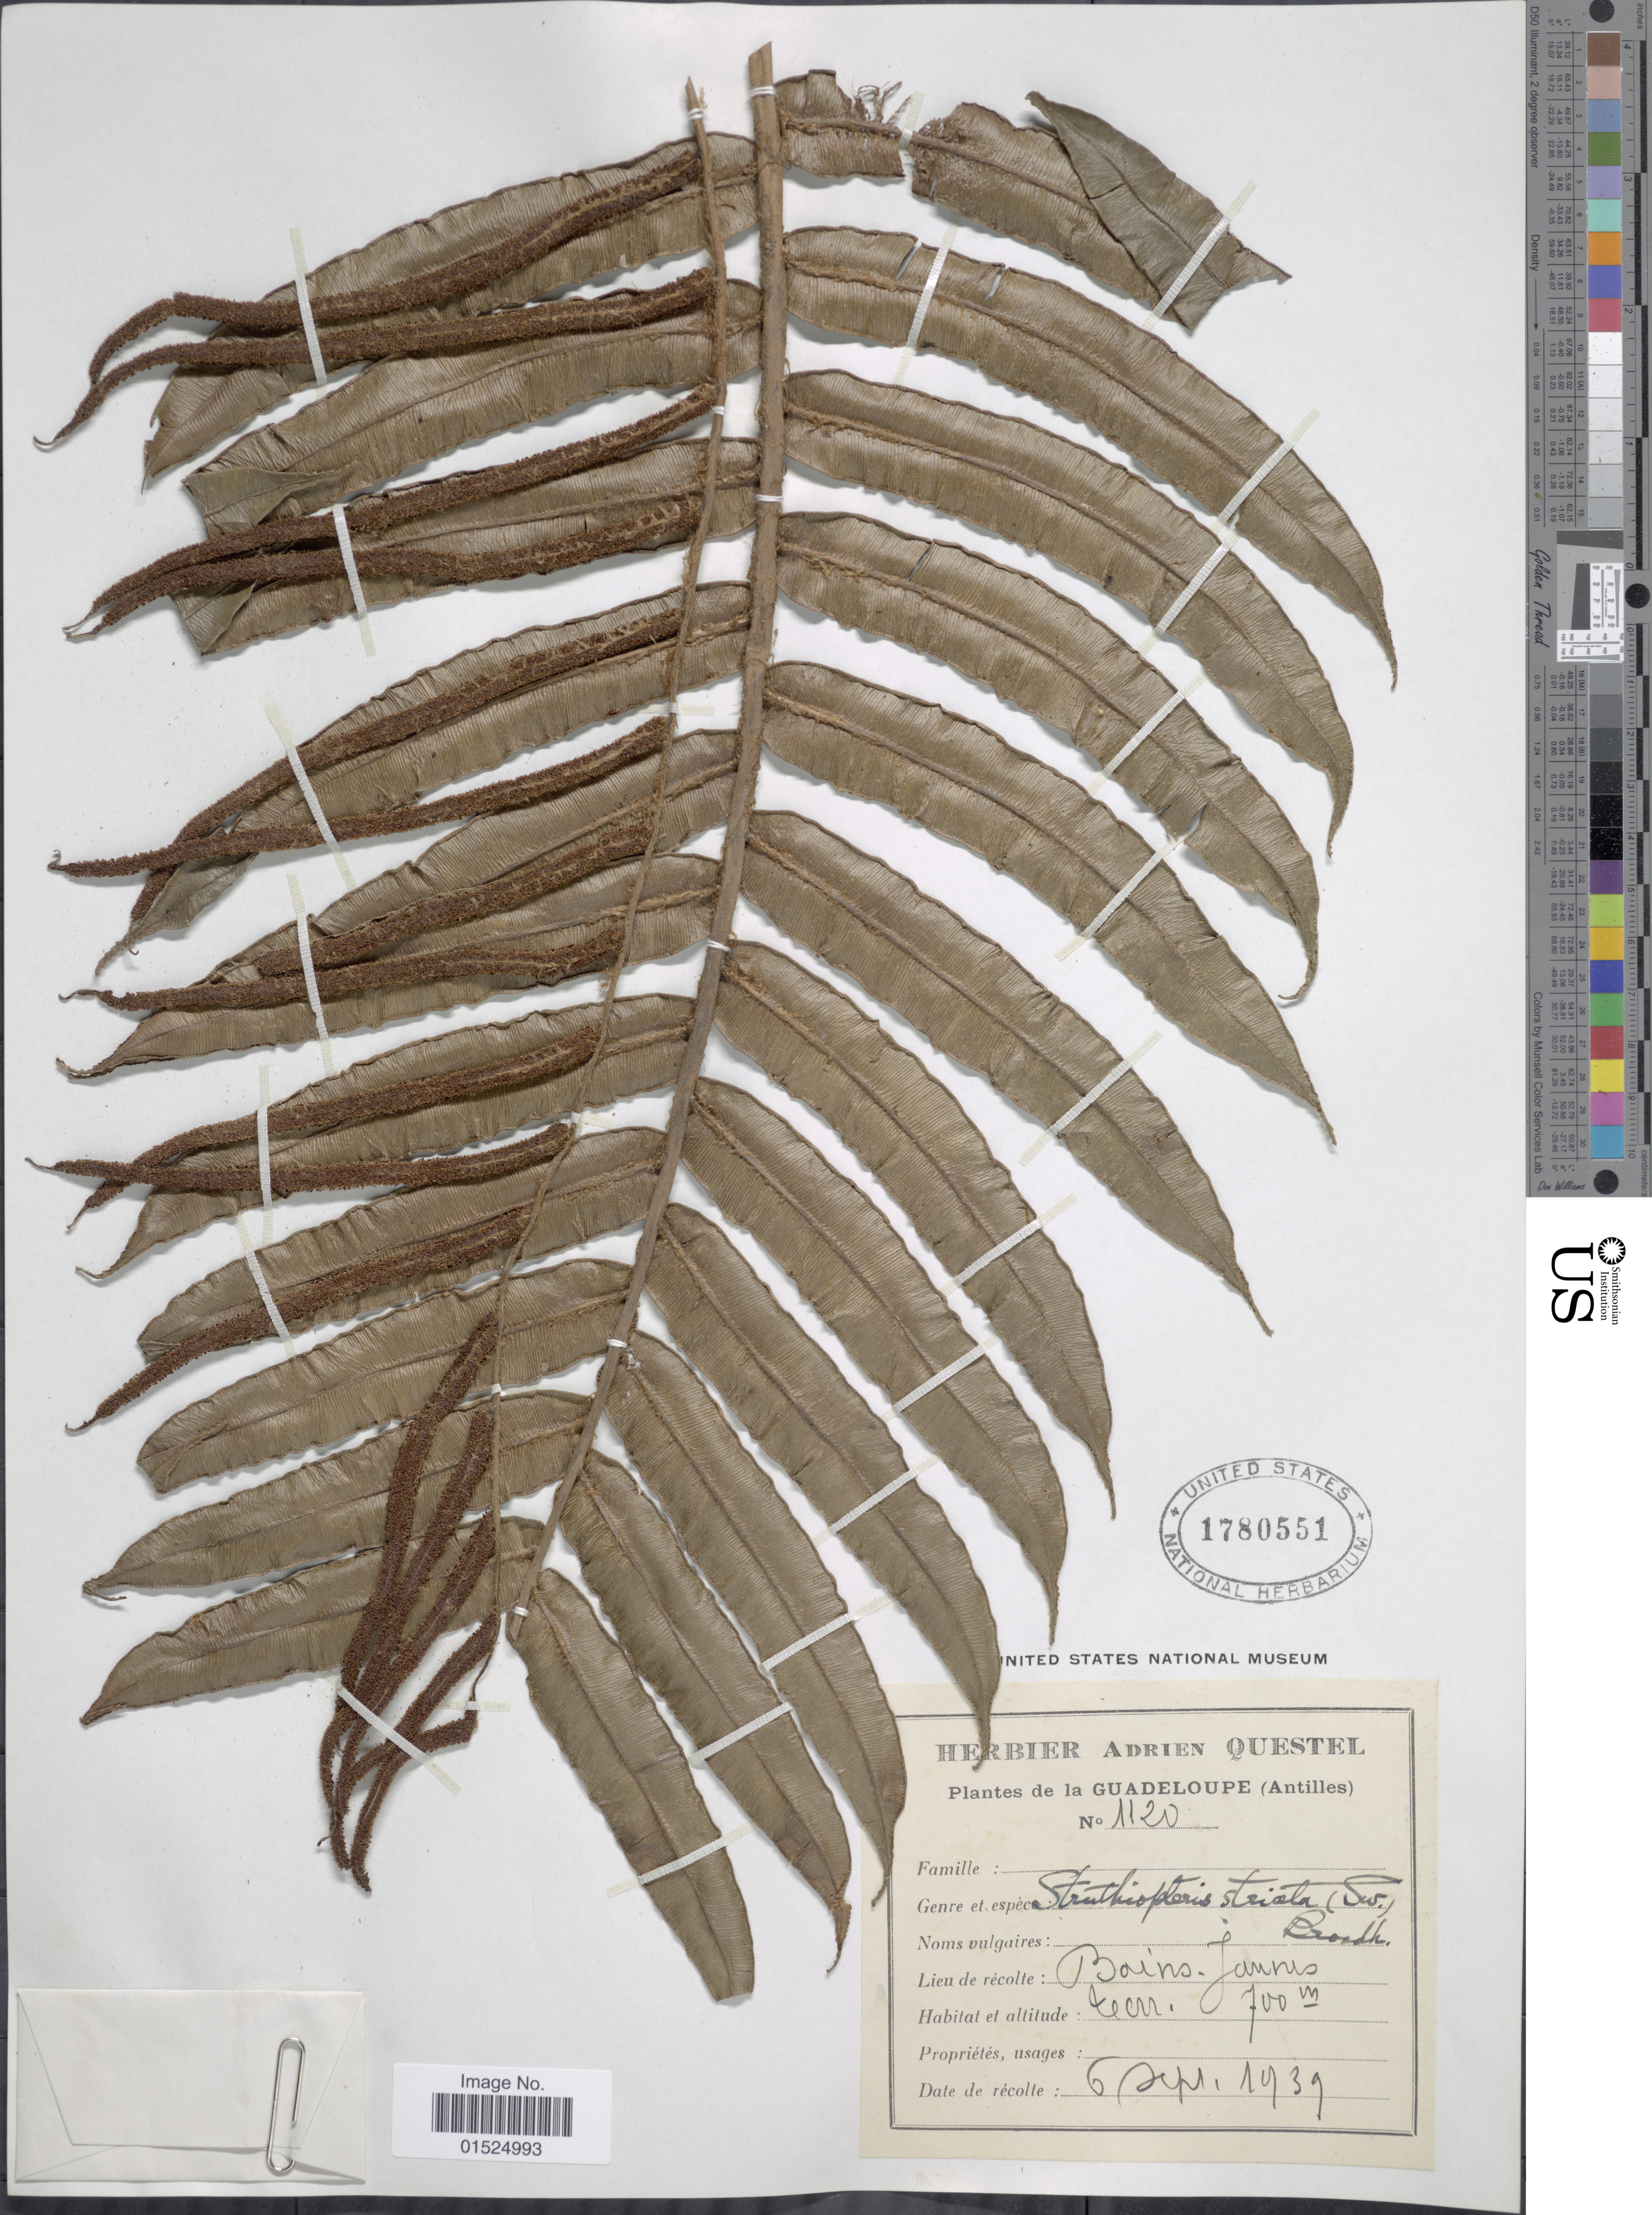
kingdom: Plantae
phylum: Tracheophyta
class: Polypodiopsida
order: Polypodiales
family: Blechnaceae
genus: Blechnum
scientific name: Blechnum ryanii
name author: Hieron.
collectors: ex herb. A. Questal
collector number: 1120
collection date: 1939-09-06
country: Guadeloupe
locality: Baies James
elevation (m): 700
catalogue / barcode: US 1780551